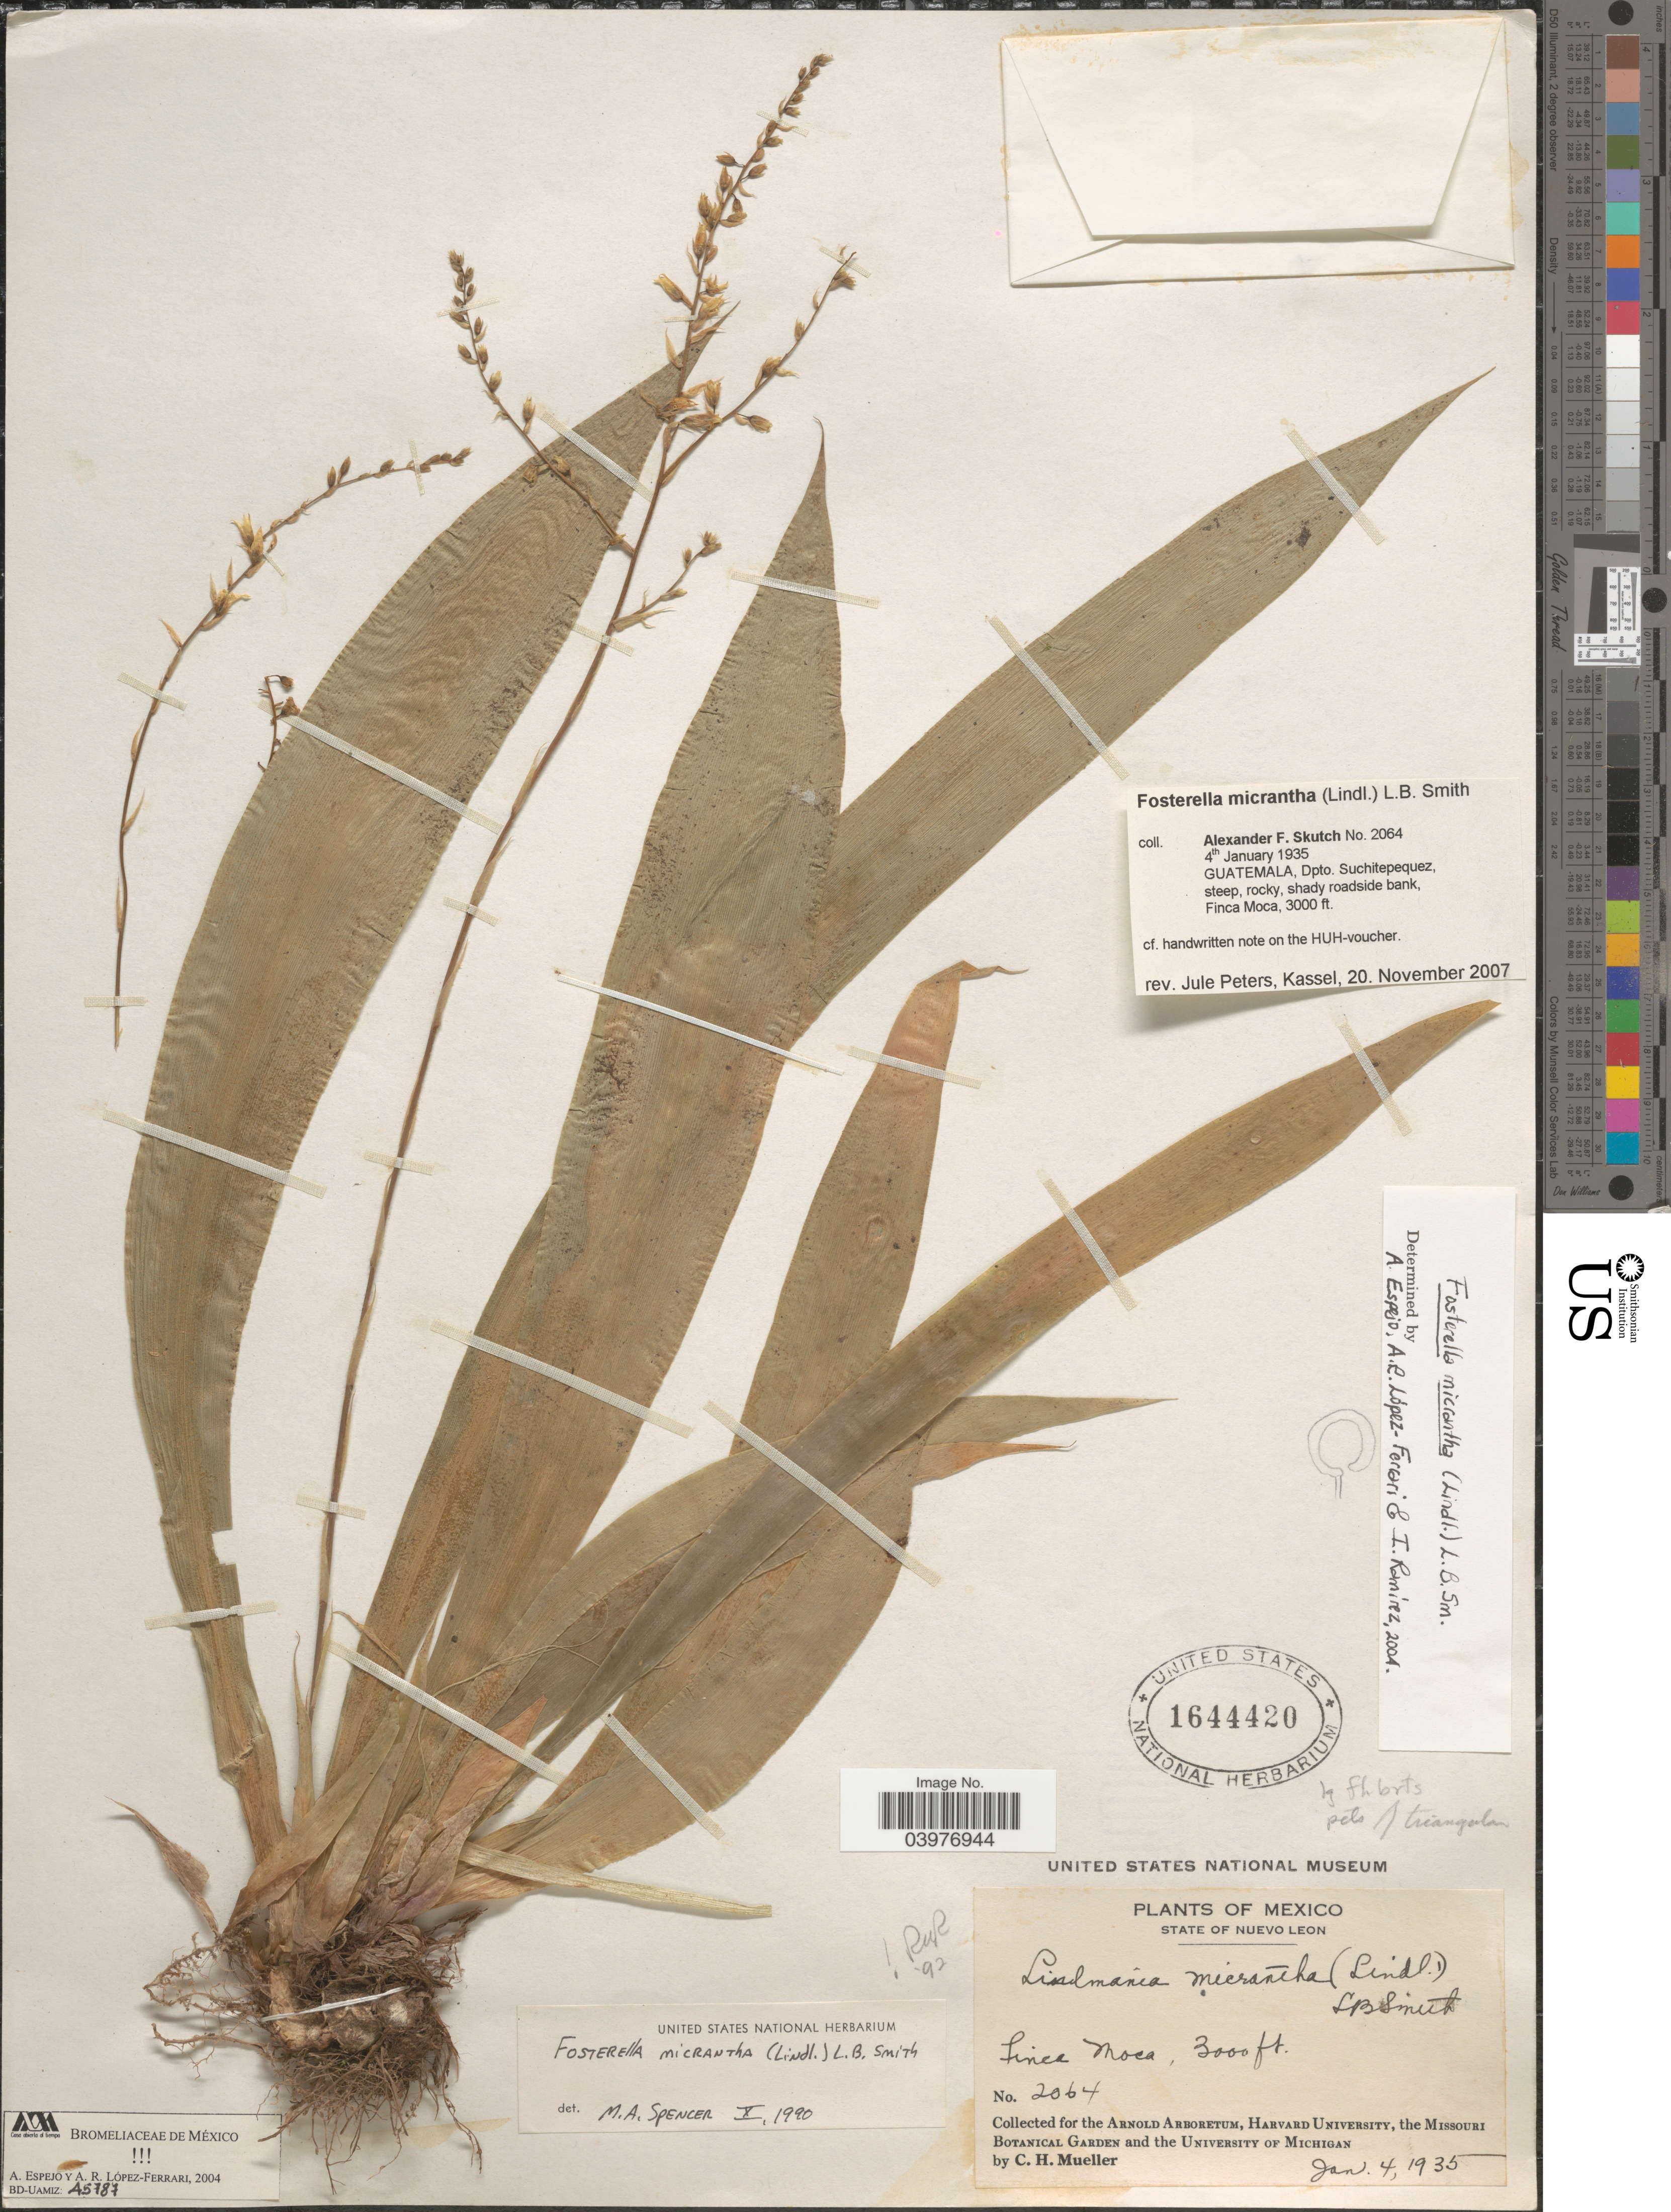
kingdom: Plantae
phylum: Tracheophyta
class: Liliopsida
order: Poales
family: Bromeliaceae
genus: Fosterella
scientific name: Fosterella micrantha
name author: (Lindl.) L.B. Sm.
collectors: C. H. Mueller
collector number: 2064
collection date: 1935-06-04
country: Mexico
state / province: Nuevo León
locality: Finca Moca.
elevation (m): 914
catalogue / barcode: US 1644420